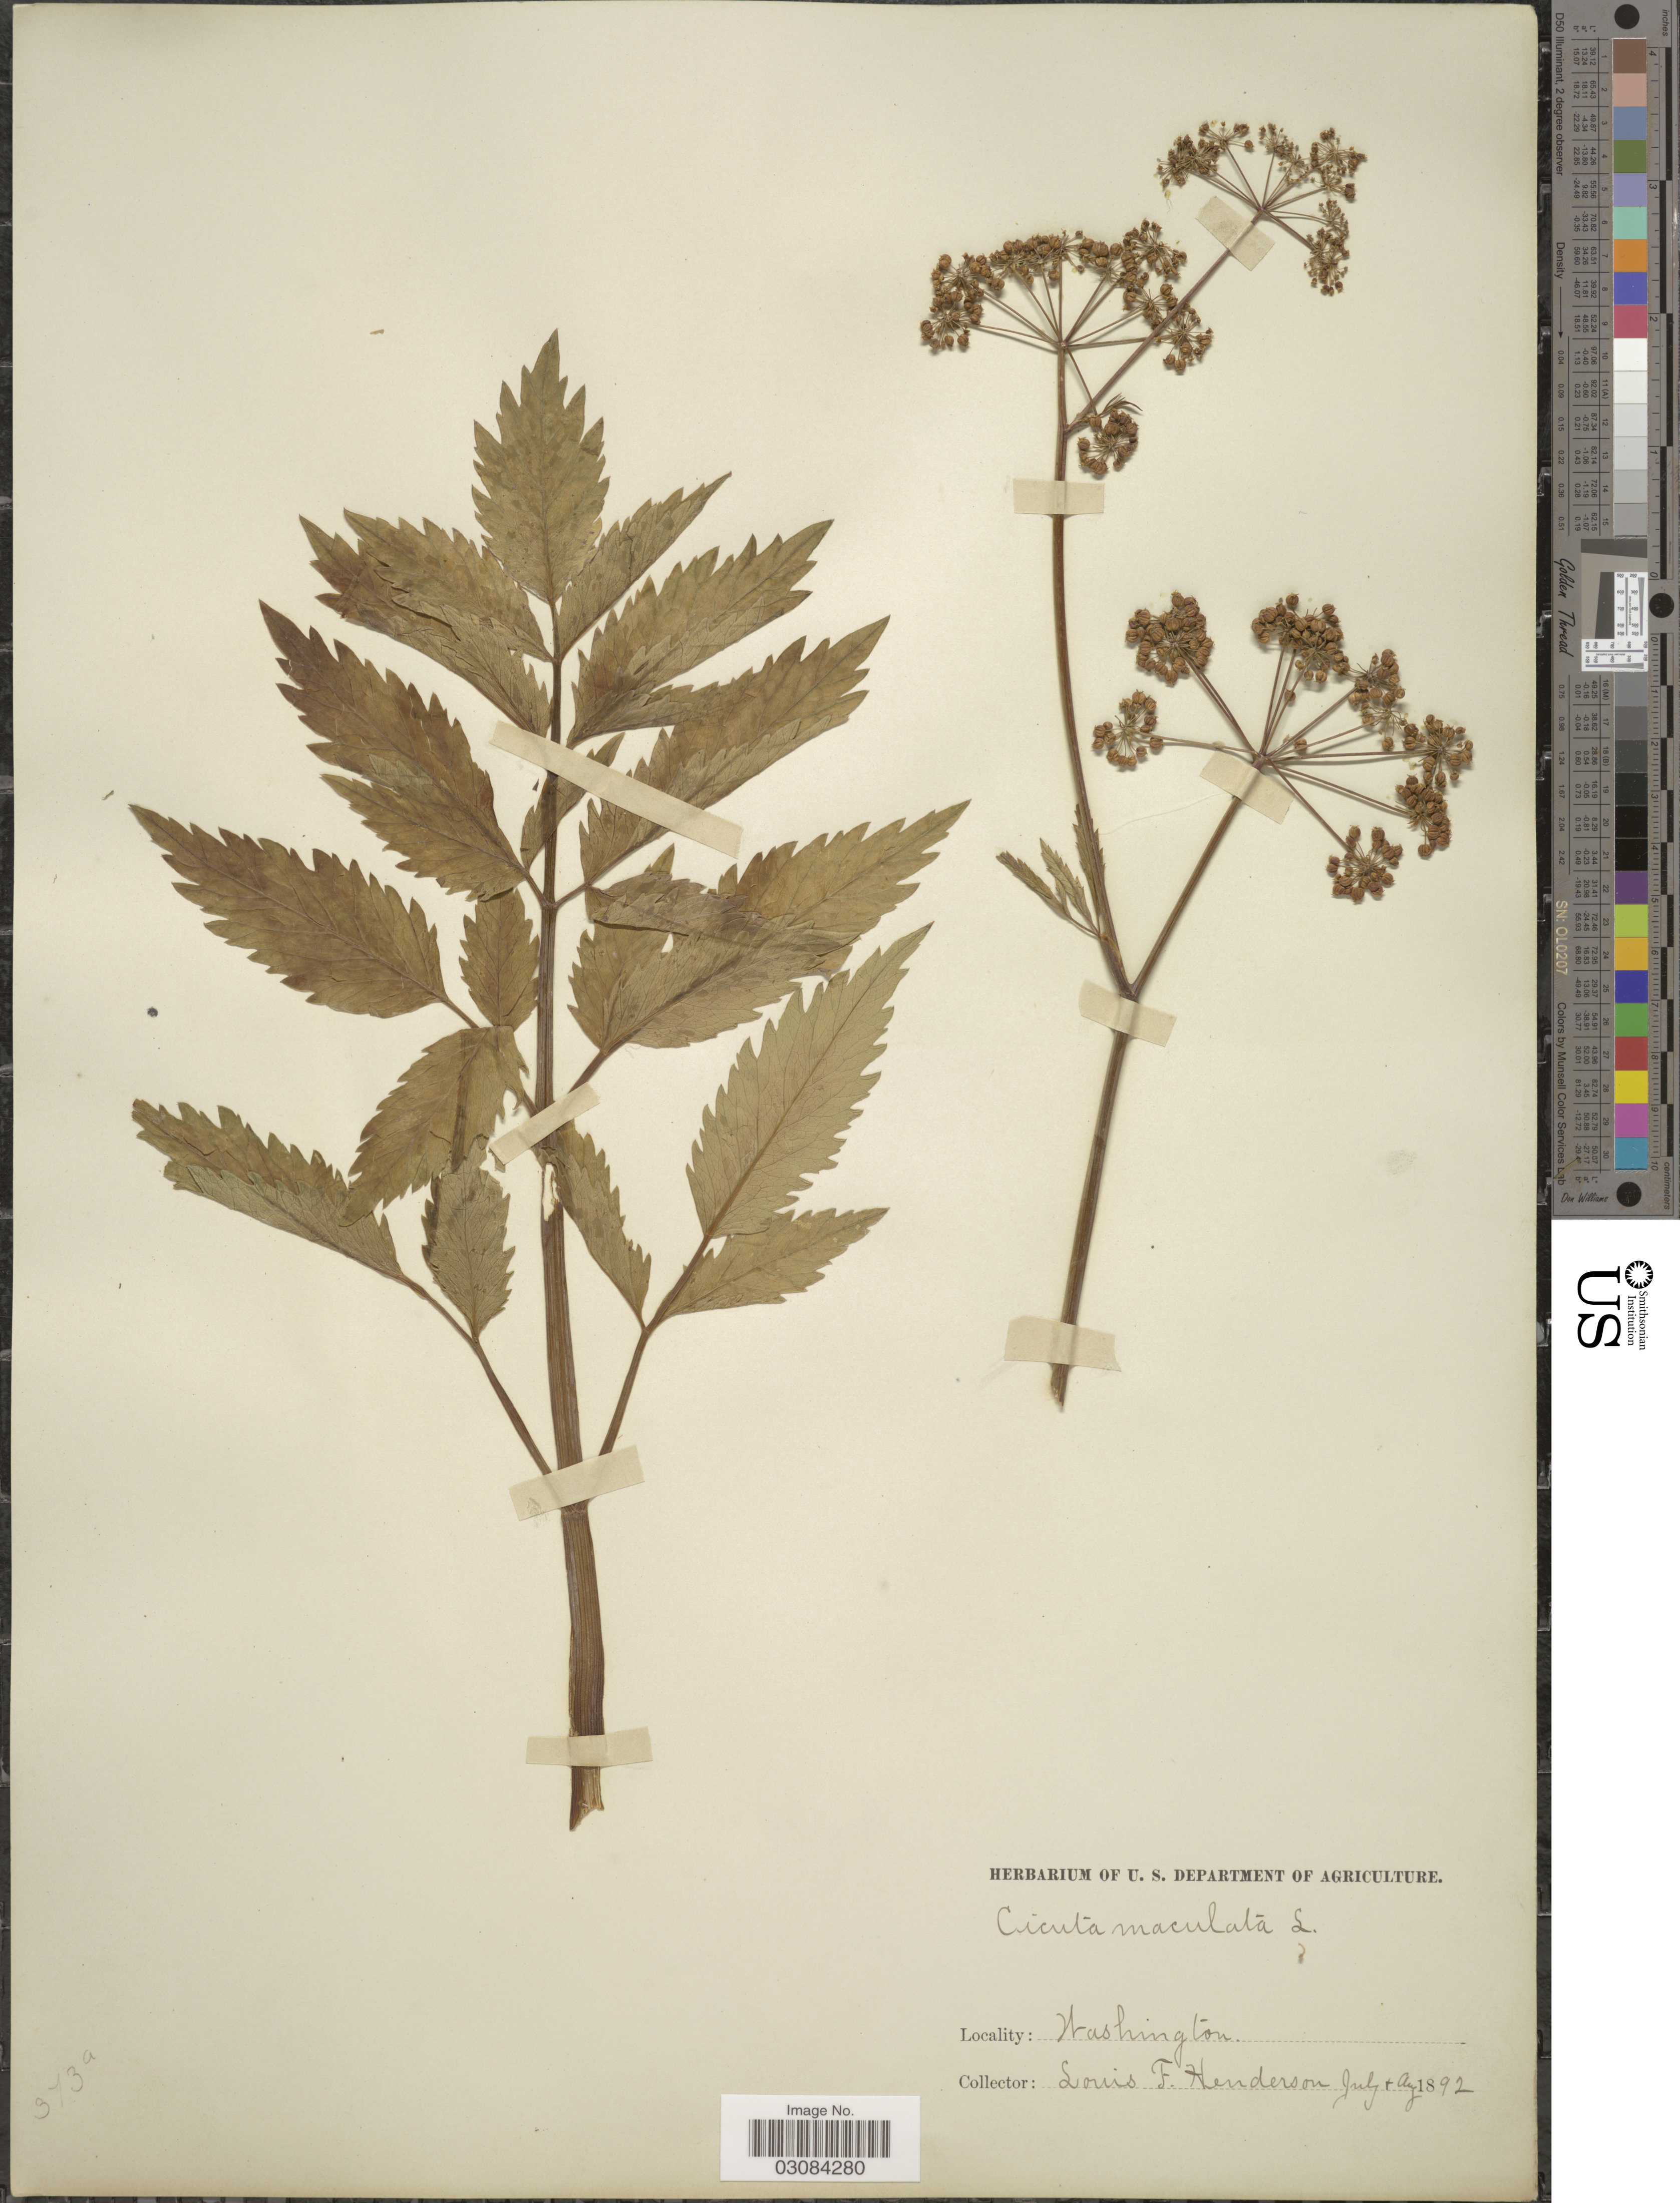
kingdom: Plantae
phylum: Tracheophyta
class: Magnoliopsida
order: Apiales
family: Apiaceae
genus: Cicuta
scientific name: Cicuta douglasii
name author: (DC.) J.M. Coult. & Rose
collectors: L. Henderson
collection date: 1892-07/1892-08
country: United States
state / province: Washington